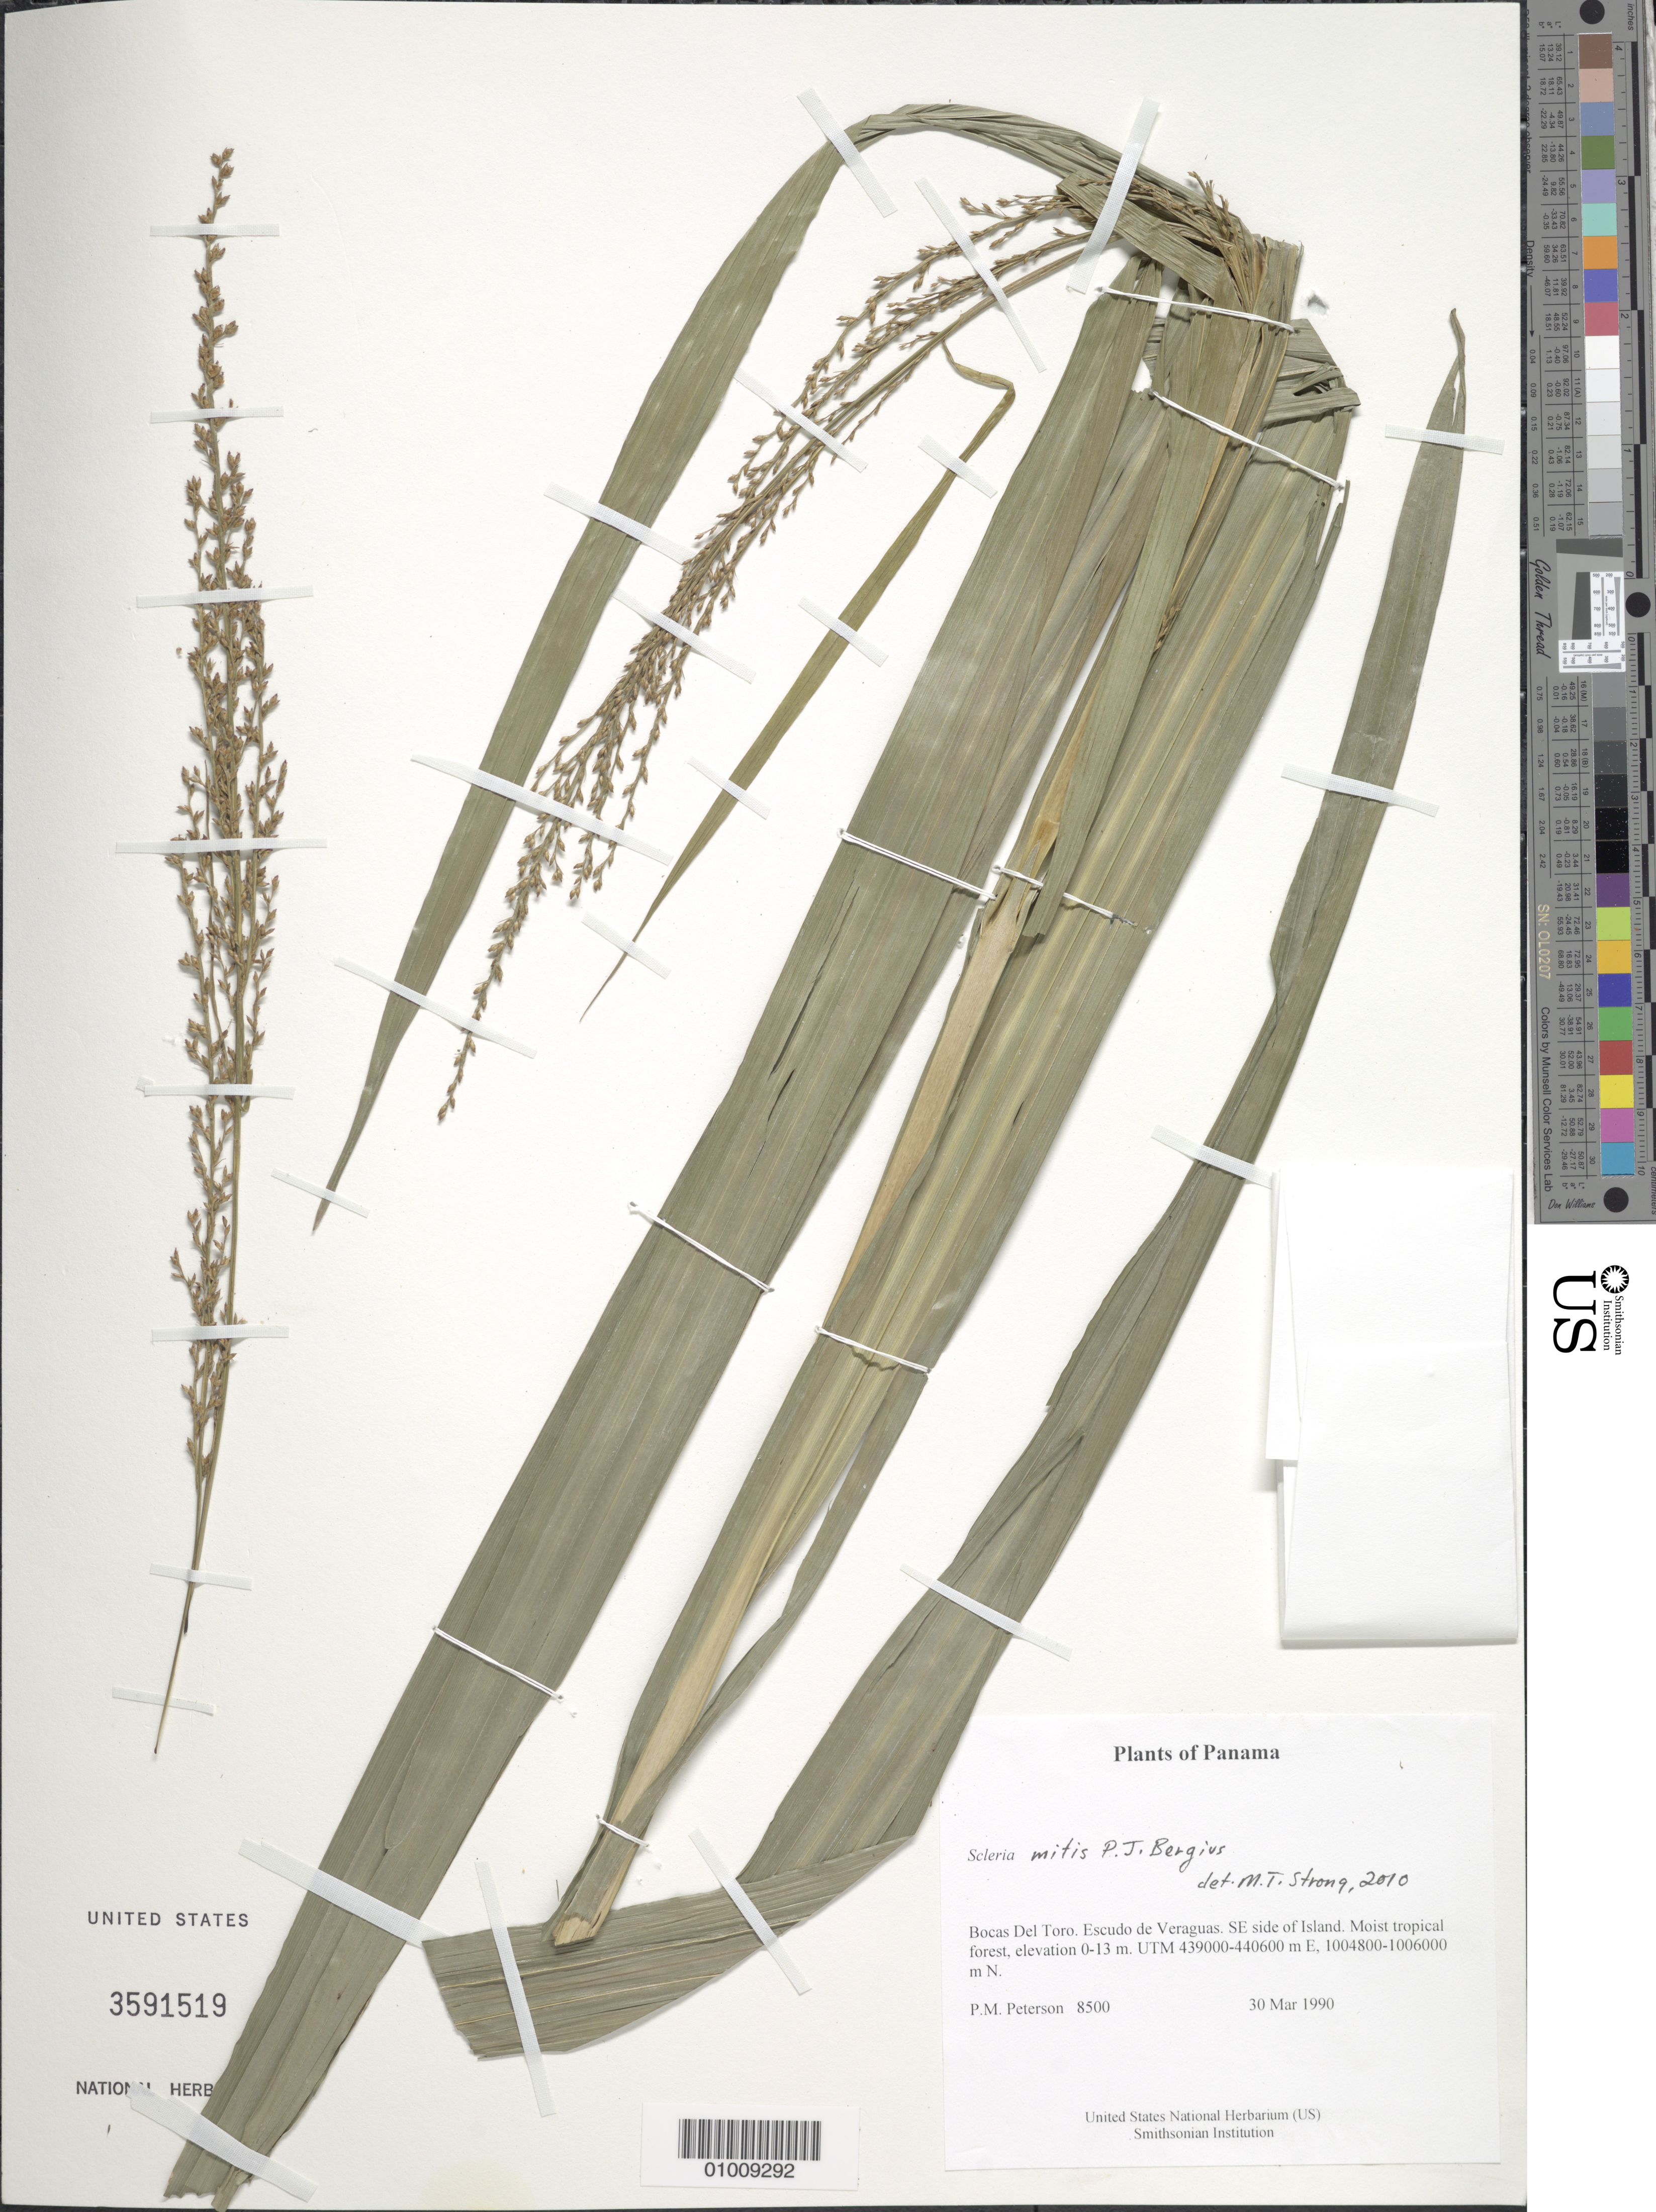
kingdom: Plantae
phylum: Tracheophyta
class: Liliopsida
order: Poales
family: Cyperaceae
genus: Scleria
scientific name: Scleria mitis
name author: P.J. Bergius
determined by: Strong, M. T., (US), Smithsonian Institution - National Museum of Natural History (UNITED STATES)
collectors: P. M. Peterson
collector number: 08500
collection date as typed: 30 Mar 1990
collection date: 1990-03-30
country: Panama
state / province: Bocas del Toro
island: Escudo de Veraguas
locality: SE side of Island.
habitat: Moist tropical forest near beach, UTM 439000-440600 m E, 1004800-1006000 m N.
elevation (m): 0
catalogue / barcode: US 3591519